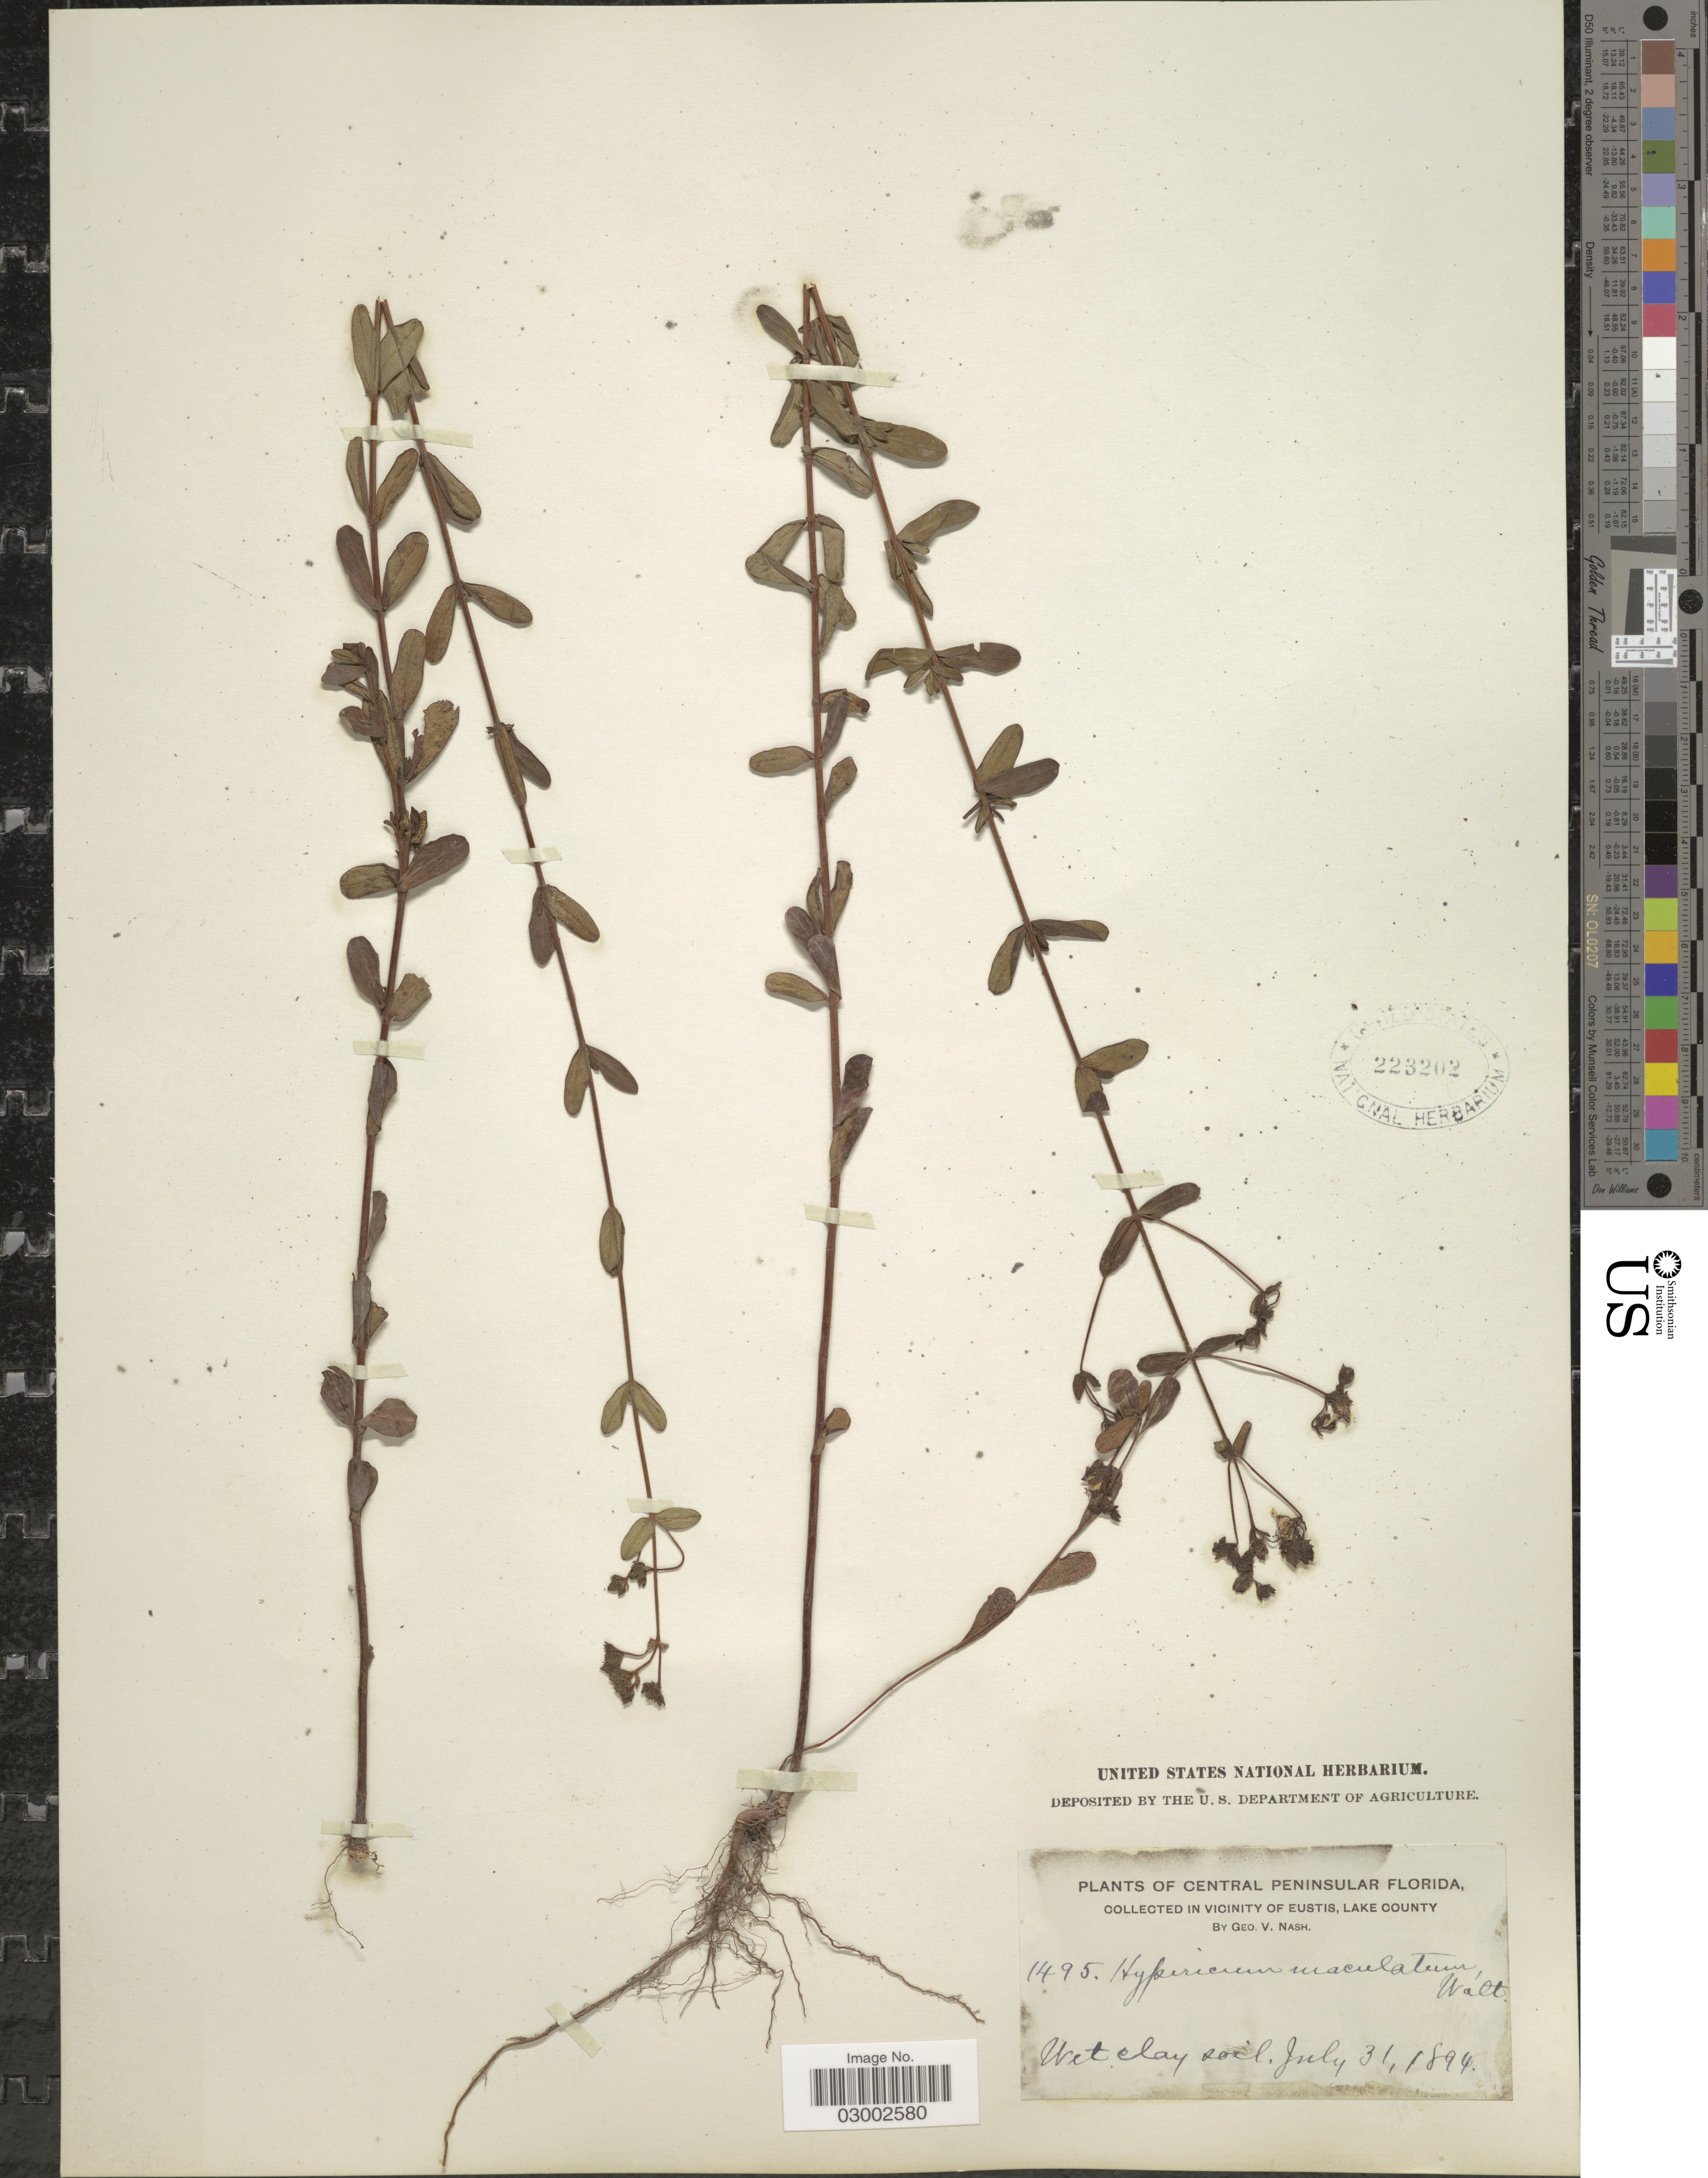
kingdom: Plantae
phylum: Tracheophyta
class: Magnoliopsida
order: Malpighiales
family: Hypericaceae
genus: Hypericum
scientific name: Hypericum punctatum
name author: Lam.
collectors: G. V. Nash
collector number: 1495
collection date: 1894-07-31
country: United States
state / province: Florida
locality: Central Peninsular Florida. In vicinity of Eustis, Lake County.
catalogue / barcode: US 223202